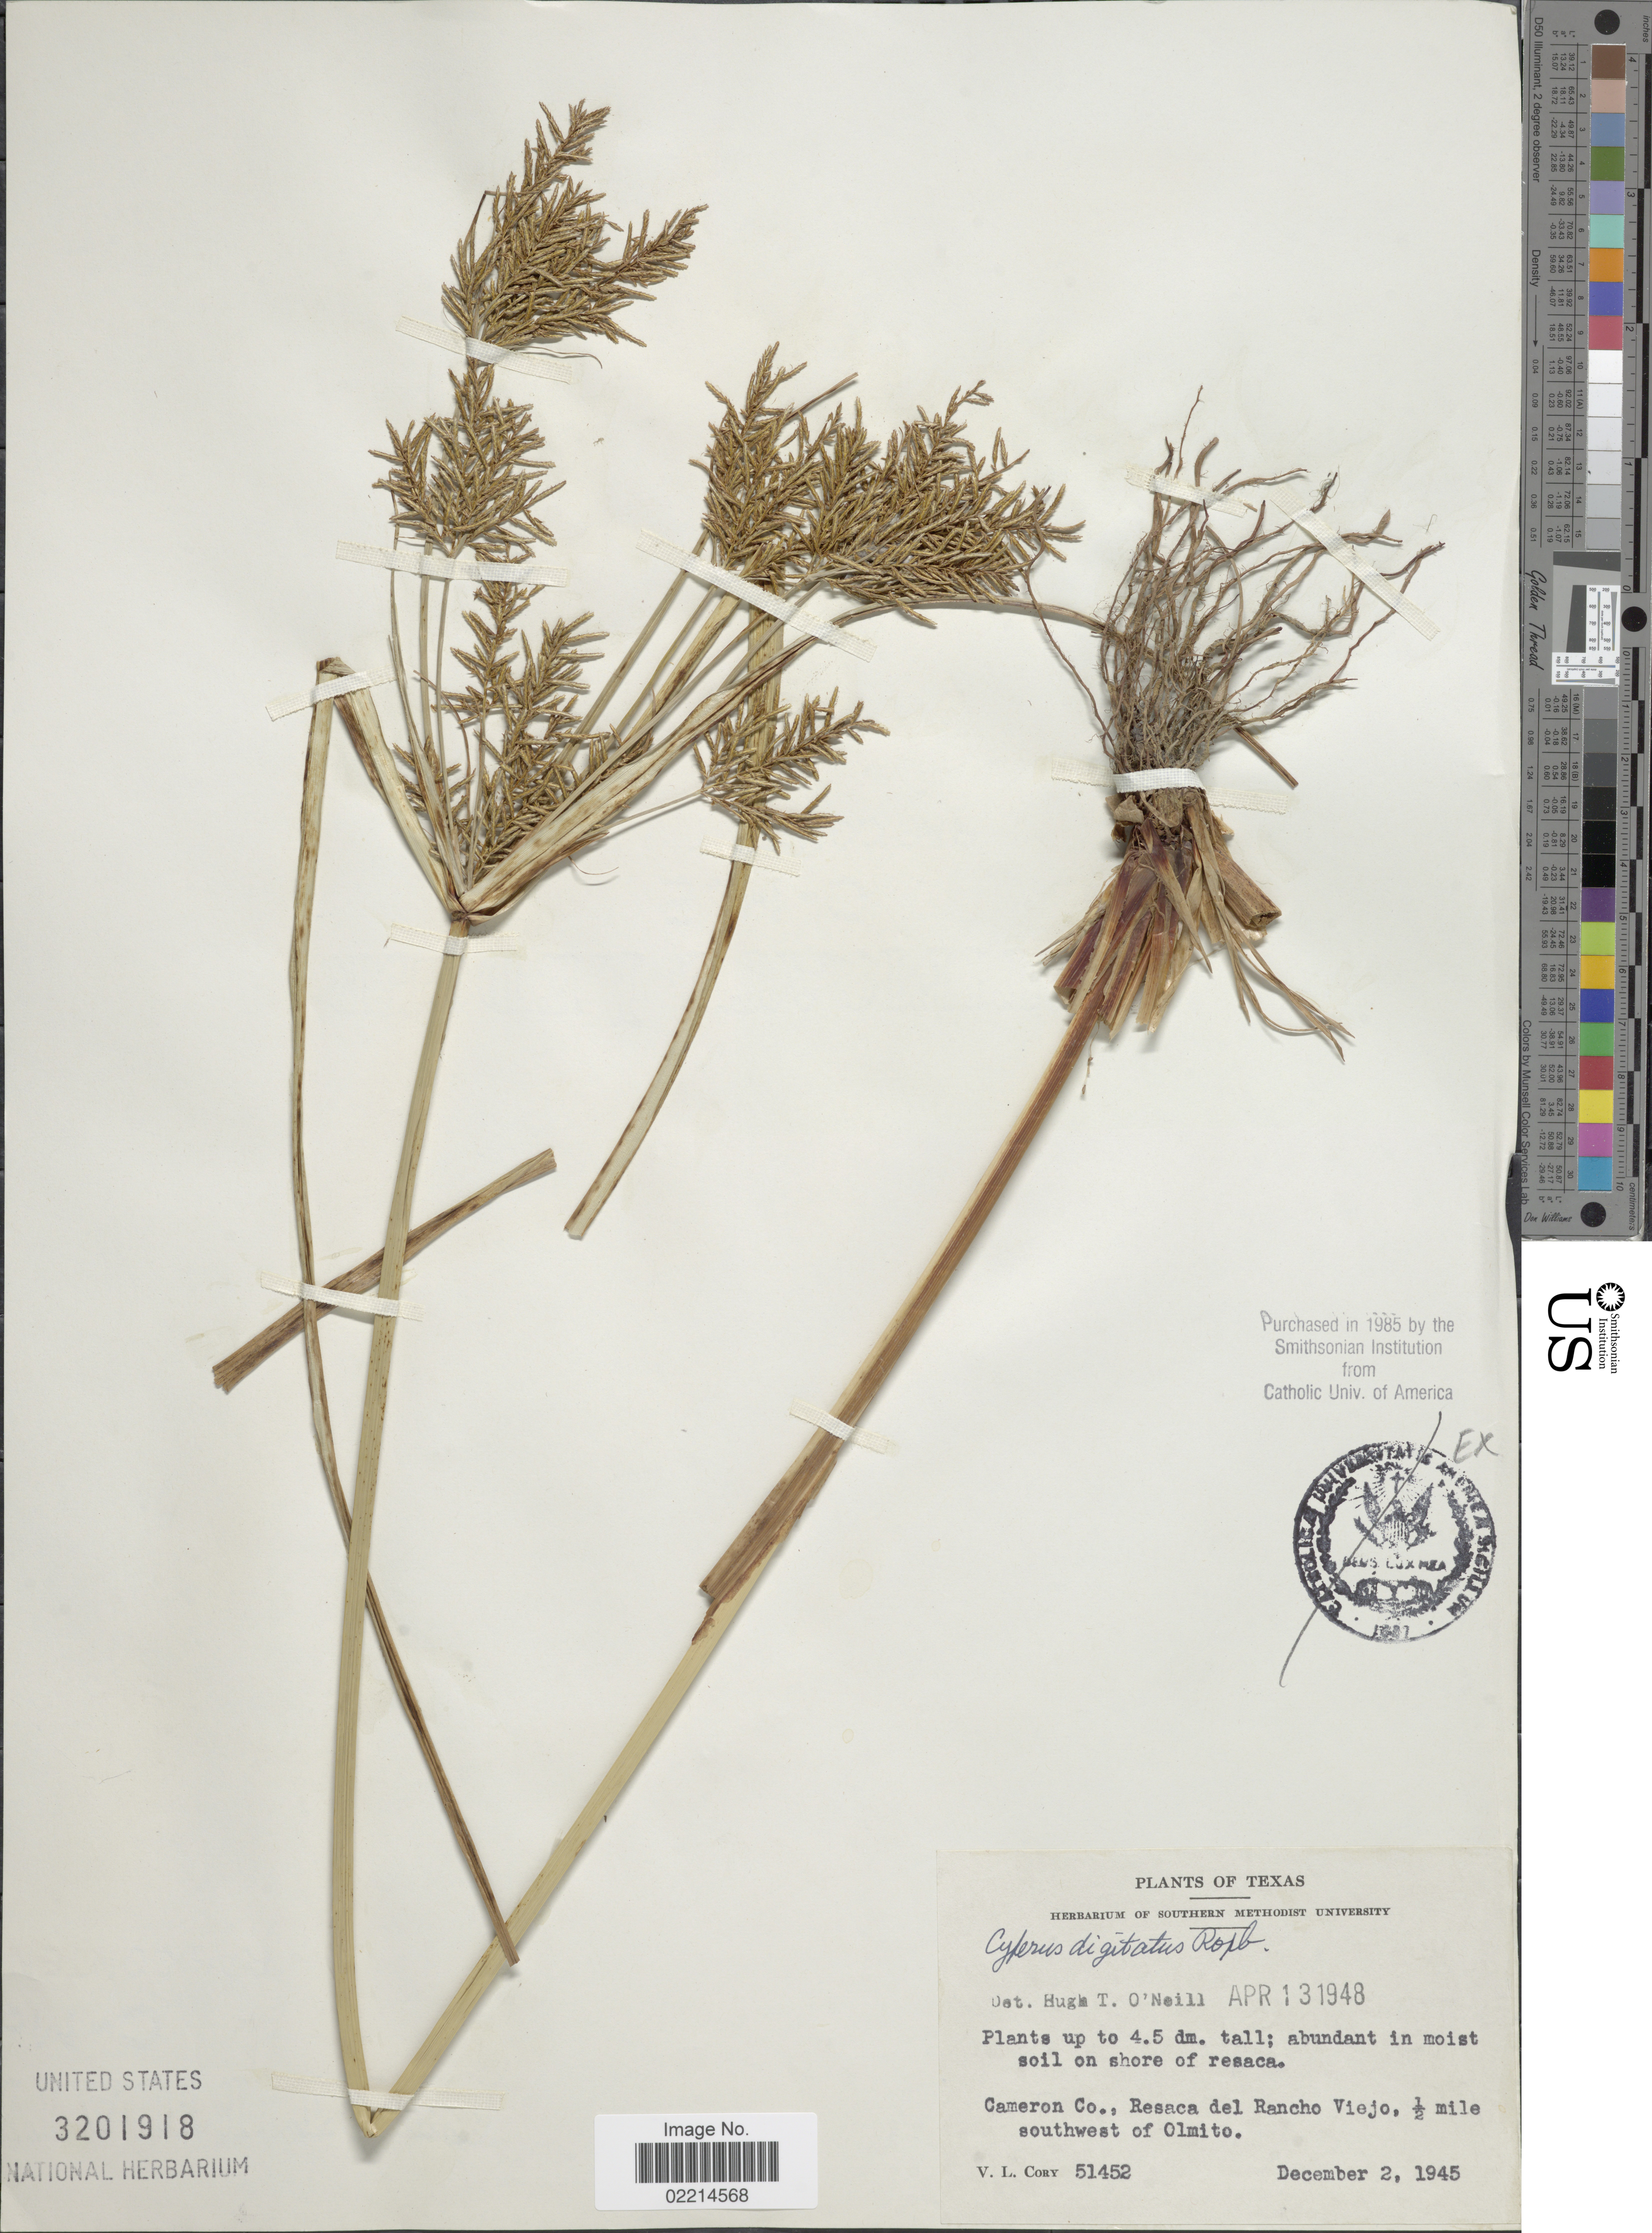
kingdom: Plantae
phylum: Tracheophyta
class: Liliopsida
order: Poales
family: Cyperaceae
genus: Cyperus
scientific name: Cyperus digitatus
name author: Roxb.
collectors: V. Cory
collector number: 51452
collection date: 1945-12-02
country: United States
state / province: Texas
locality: Cameron Co., Resaca del Rancho Viejo, 1/2 mile southwest of Olmito.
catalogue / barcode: US 3201918